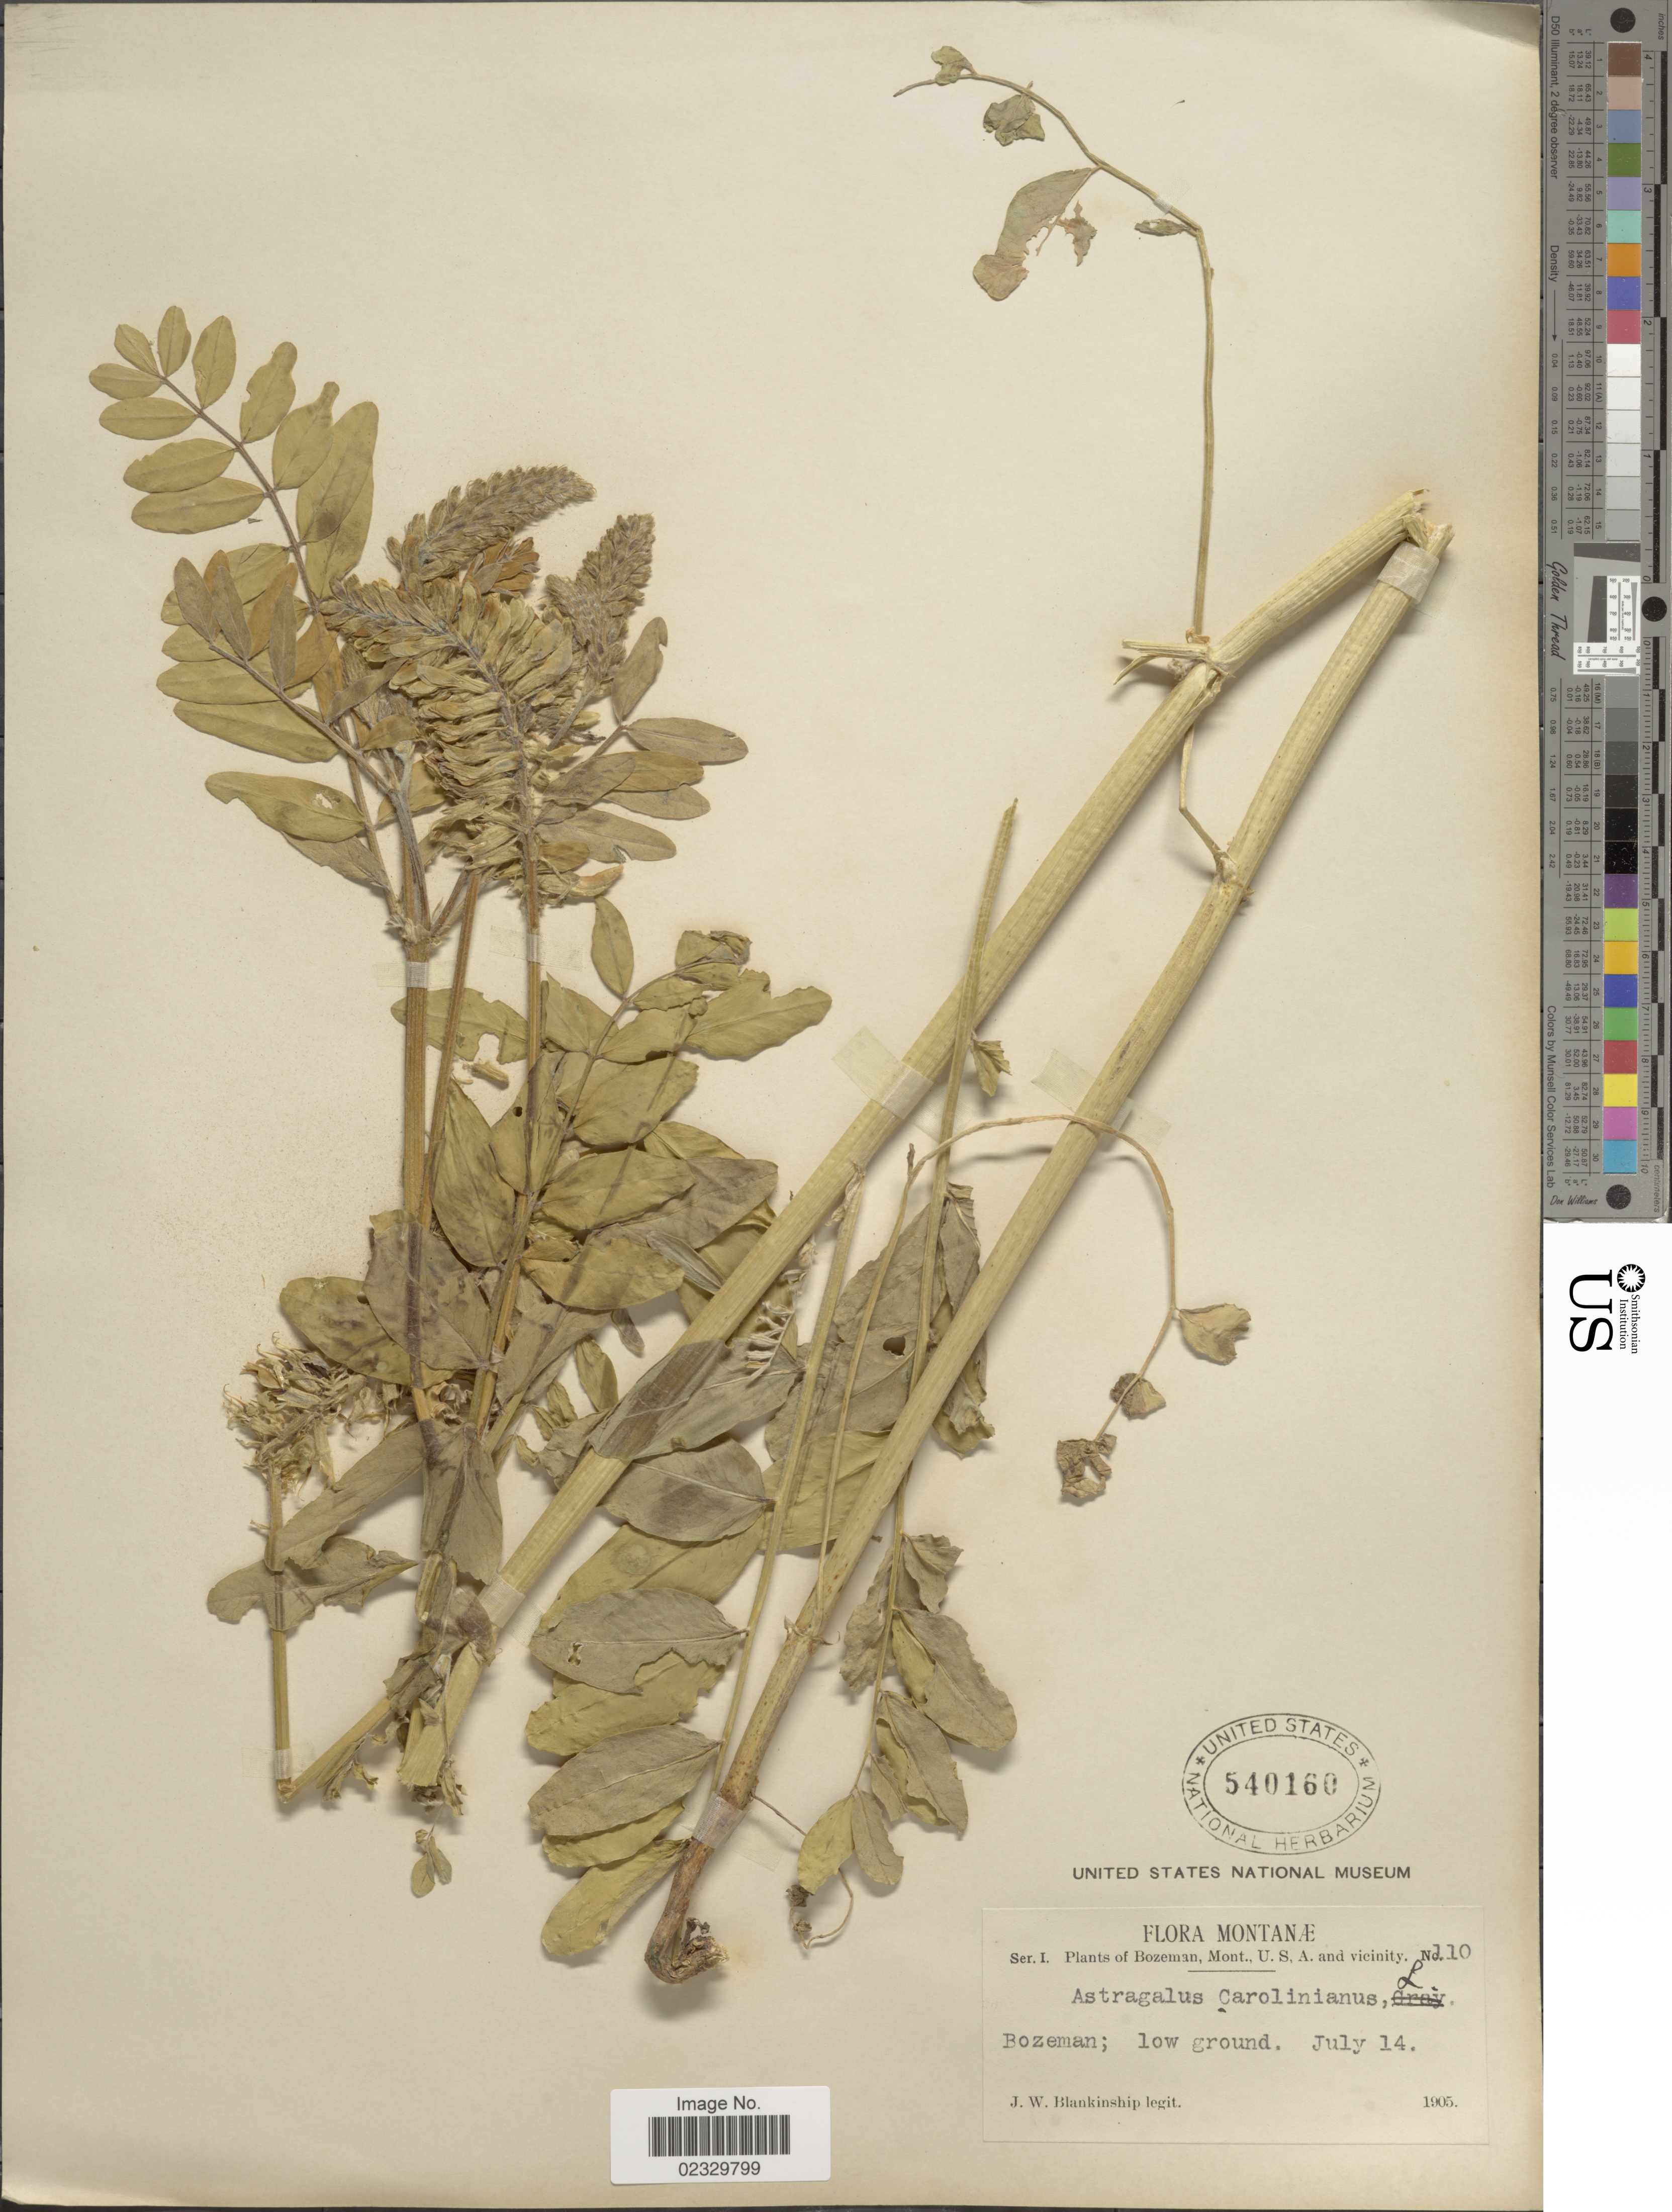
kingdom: Plantae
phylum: Tracheophyta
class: Magnoliopsida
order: Fabales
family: Fabaceae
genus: Astragalus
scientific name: Astragalus canadensis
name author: L.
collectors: J. W. Blankinship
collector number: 110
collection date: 1905-07-14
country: United States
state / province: Montana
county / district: Gallatin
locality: Bozeman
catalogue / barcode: US 540160